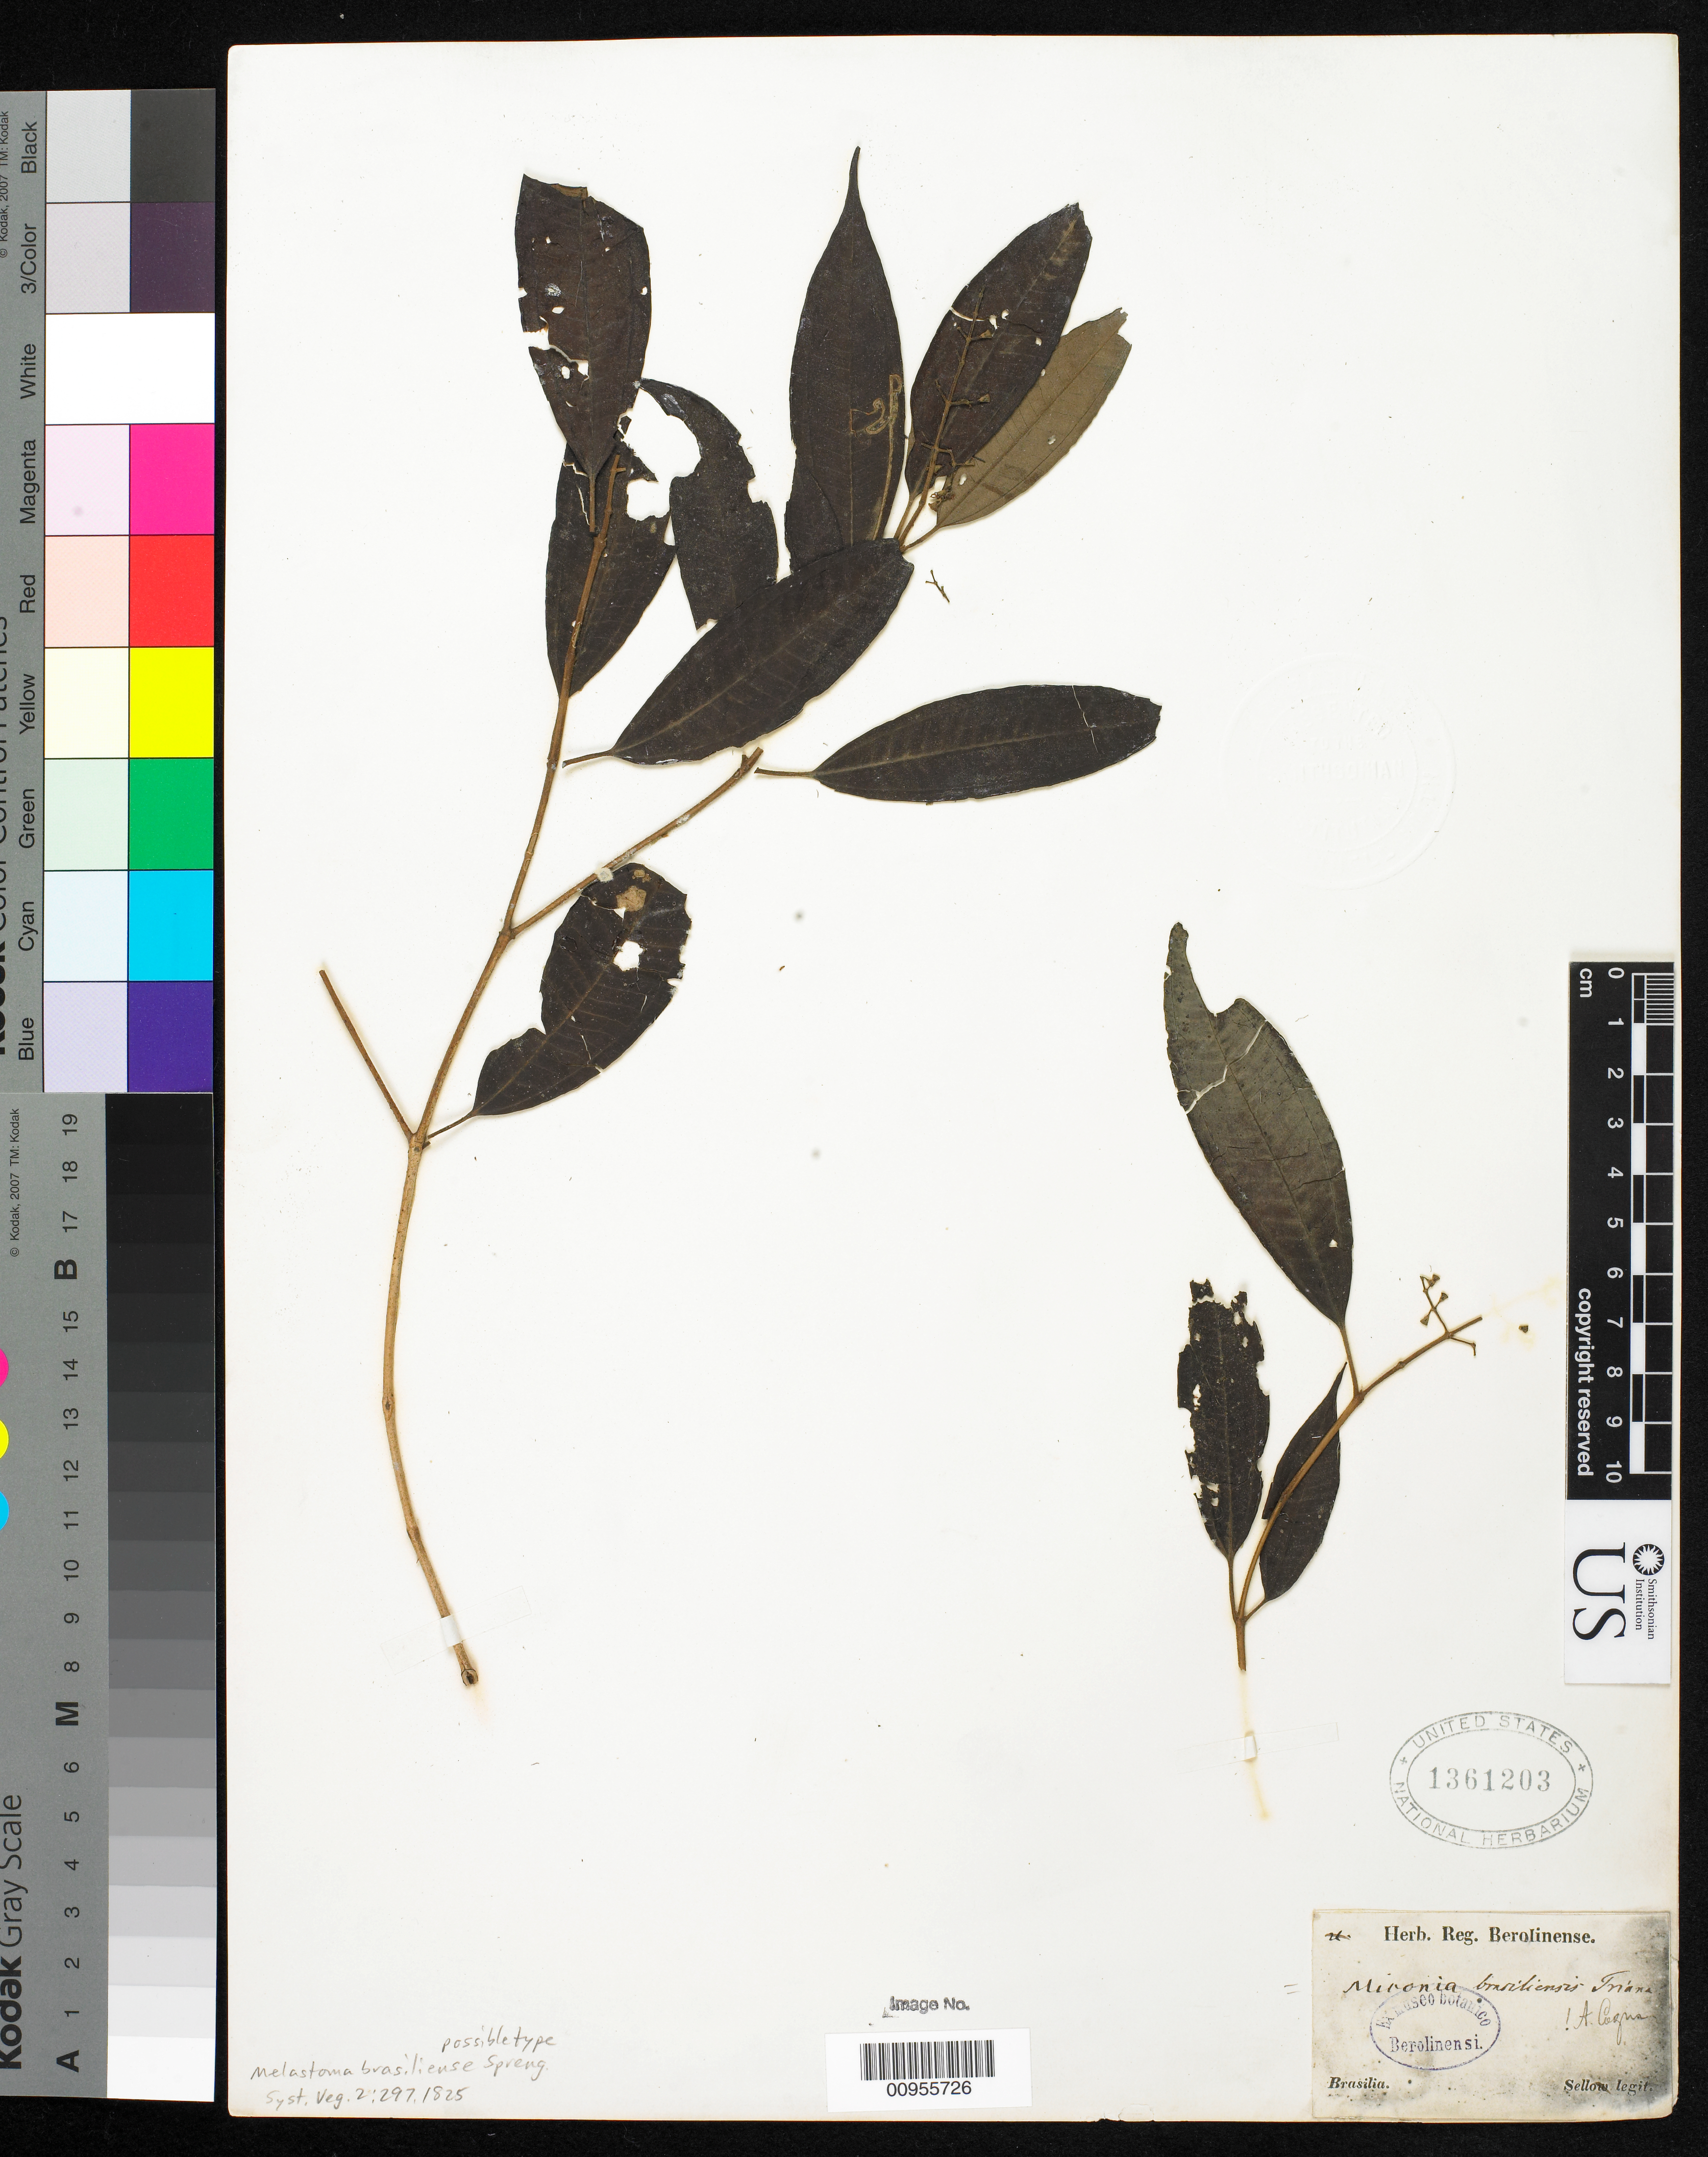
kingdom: Plantae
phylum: Tracheophyta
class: Magnoliopsida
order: Myrtales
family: Melastomataceae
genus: Melastoma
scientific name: Melastoma brasiliense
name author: Spreng.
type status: Possible Type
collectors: F. Sellow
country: Brazil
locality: "Brasilia".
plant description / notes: Lectotype collection is F. Sellow 743 as designated by R. Goldenberg & C.V. Martin, Harvard Pap. Bot. 13(2): 224 (2008).; Specimen ex John Donnell Smith herbarium.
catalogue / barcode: US 1361203